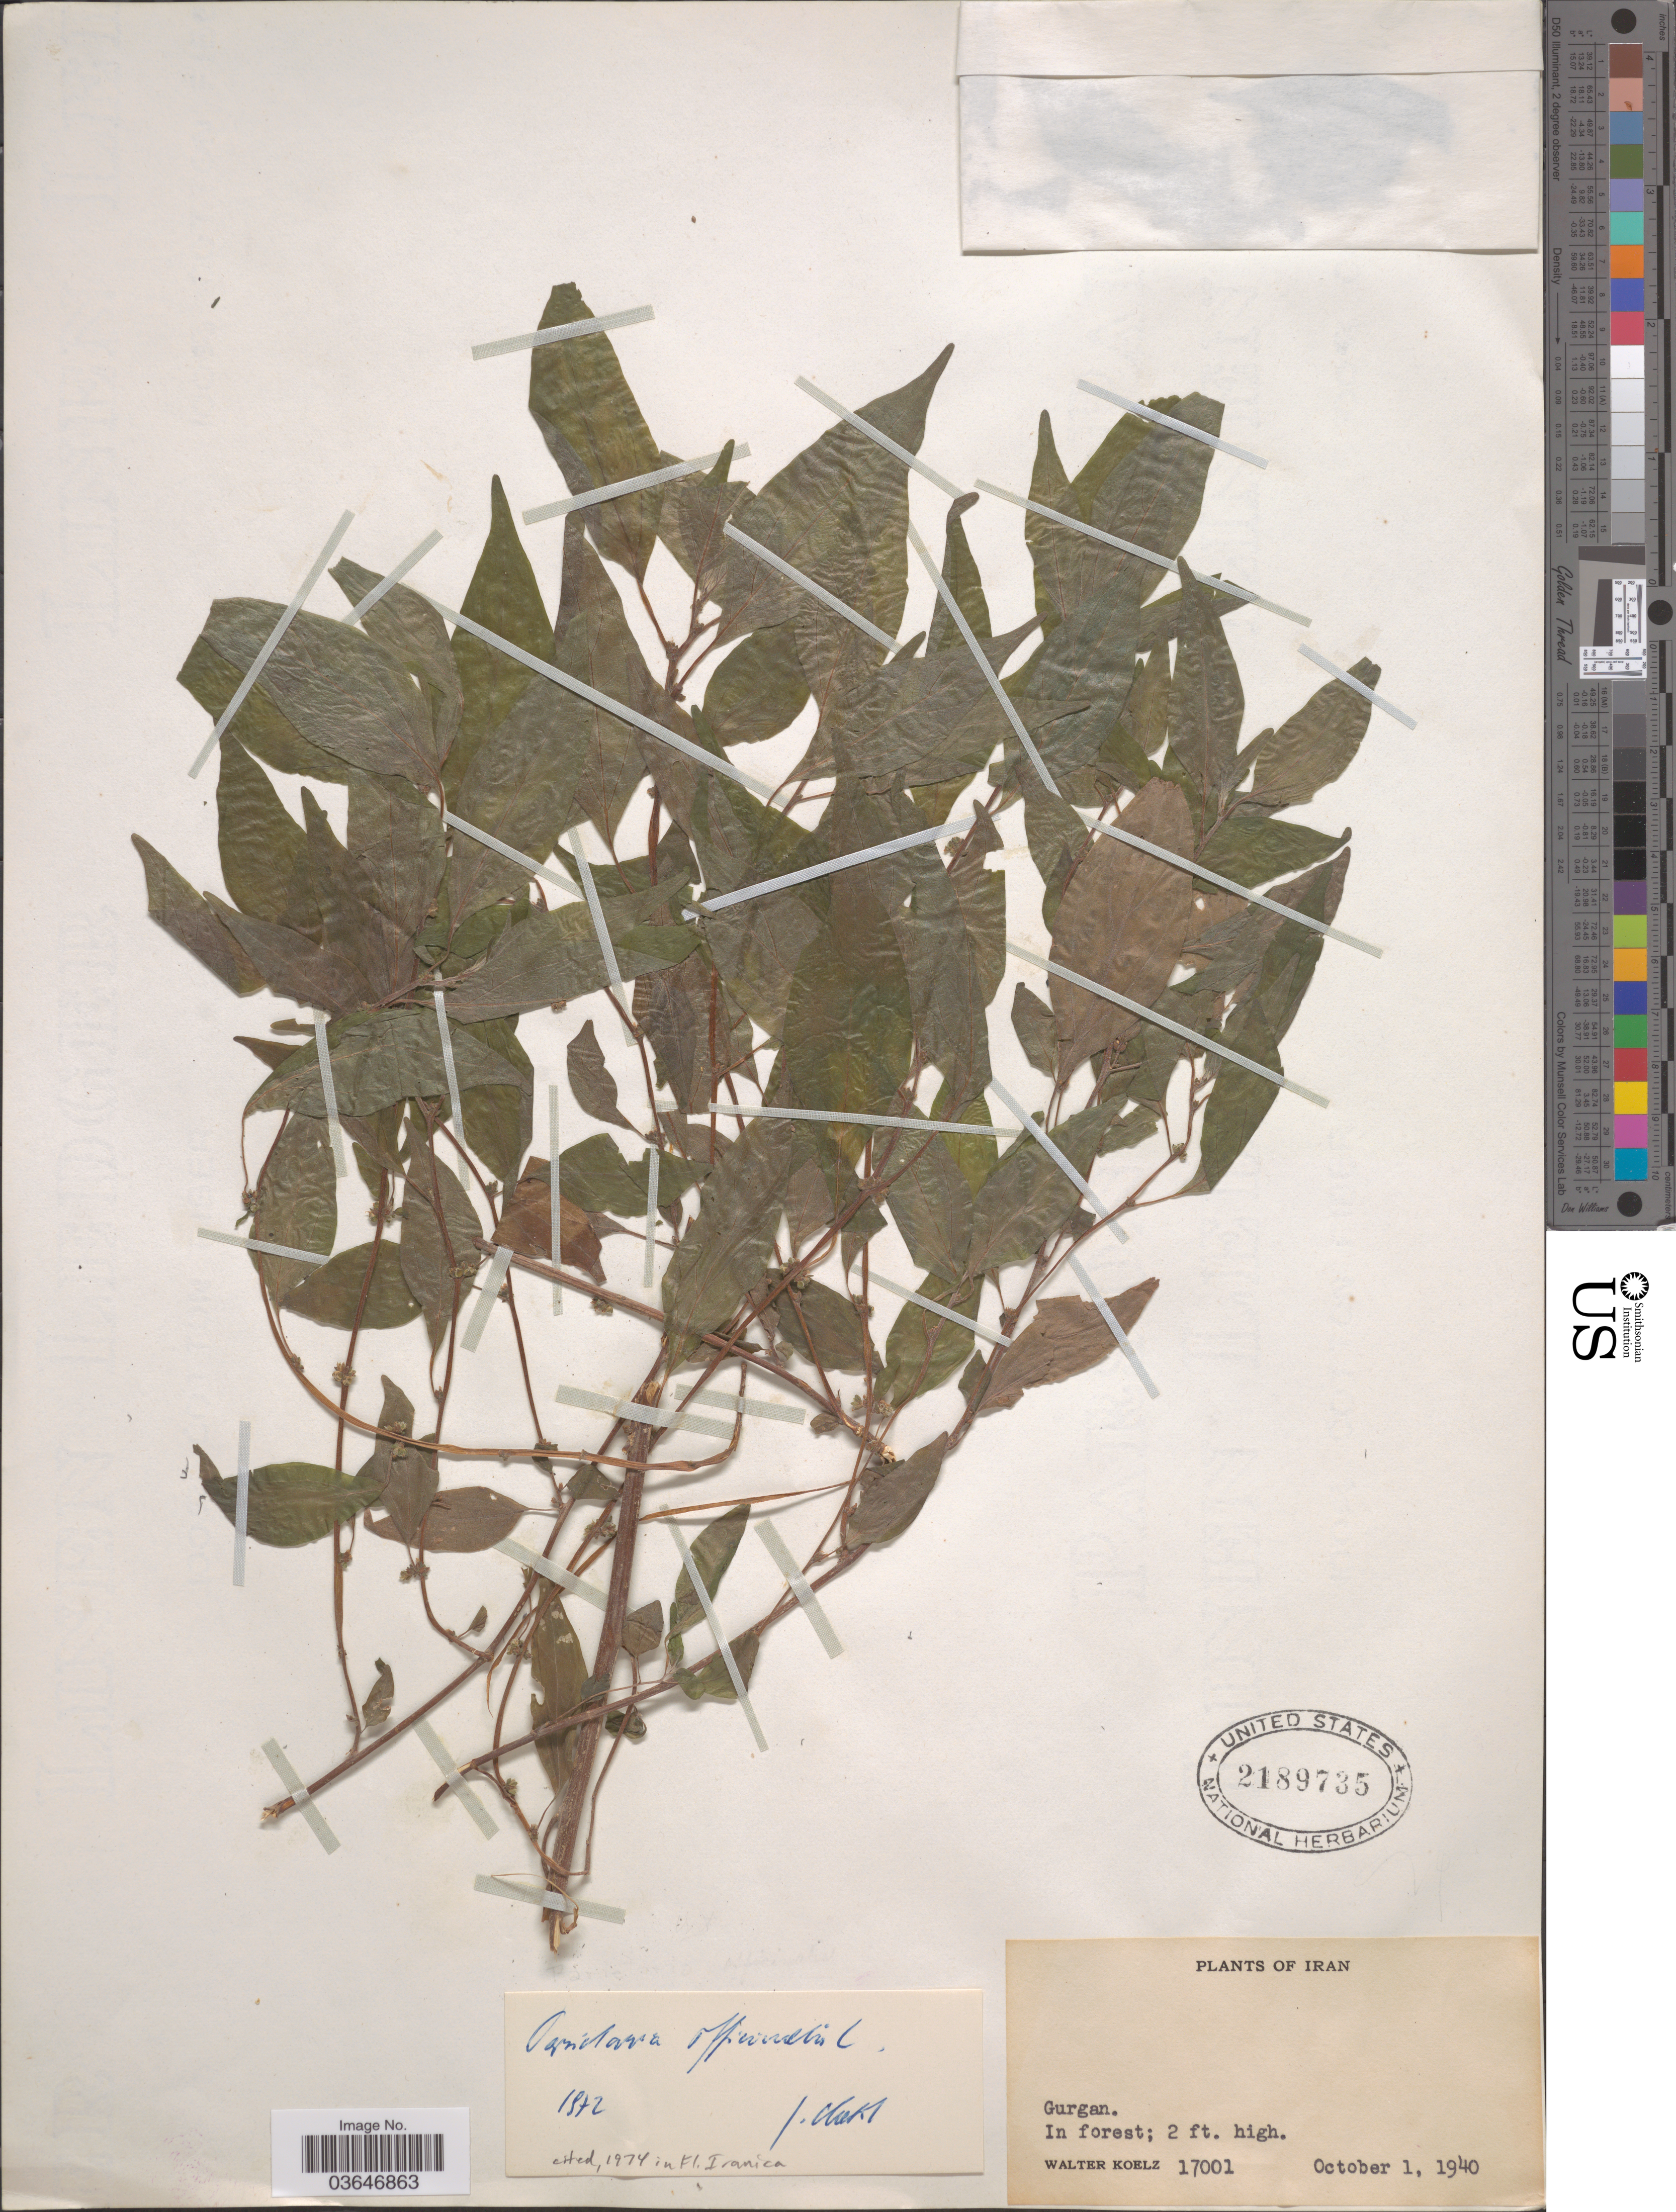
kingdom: Plantae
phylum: Tracheophyta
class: Magnoliopsida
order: Rosales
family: Urticaceae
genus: Parietaria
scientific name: Parietaria officinalis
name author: L.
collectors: W. N. Koelz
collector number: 17001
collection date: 1940-01-10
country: Iran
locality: Gurgan.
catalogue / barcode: US 2189735